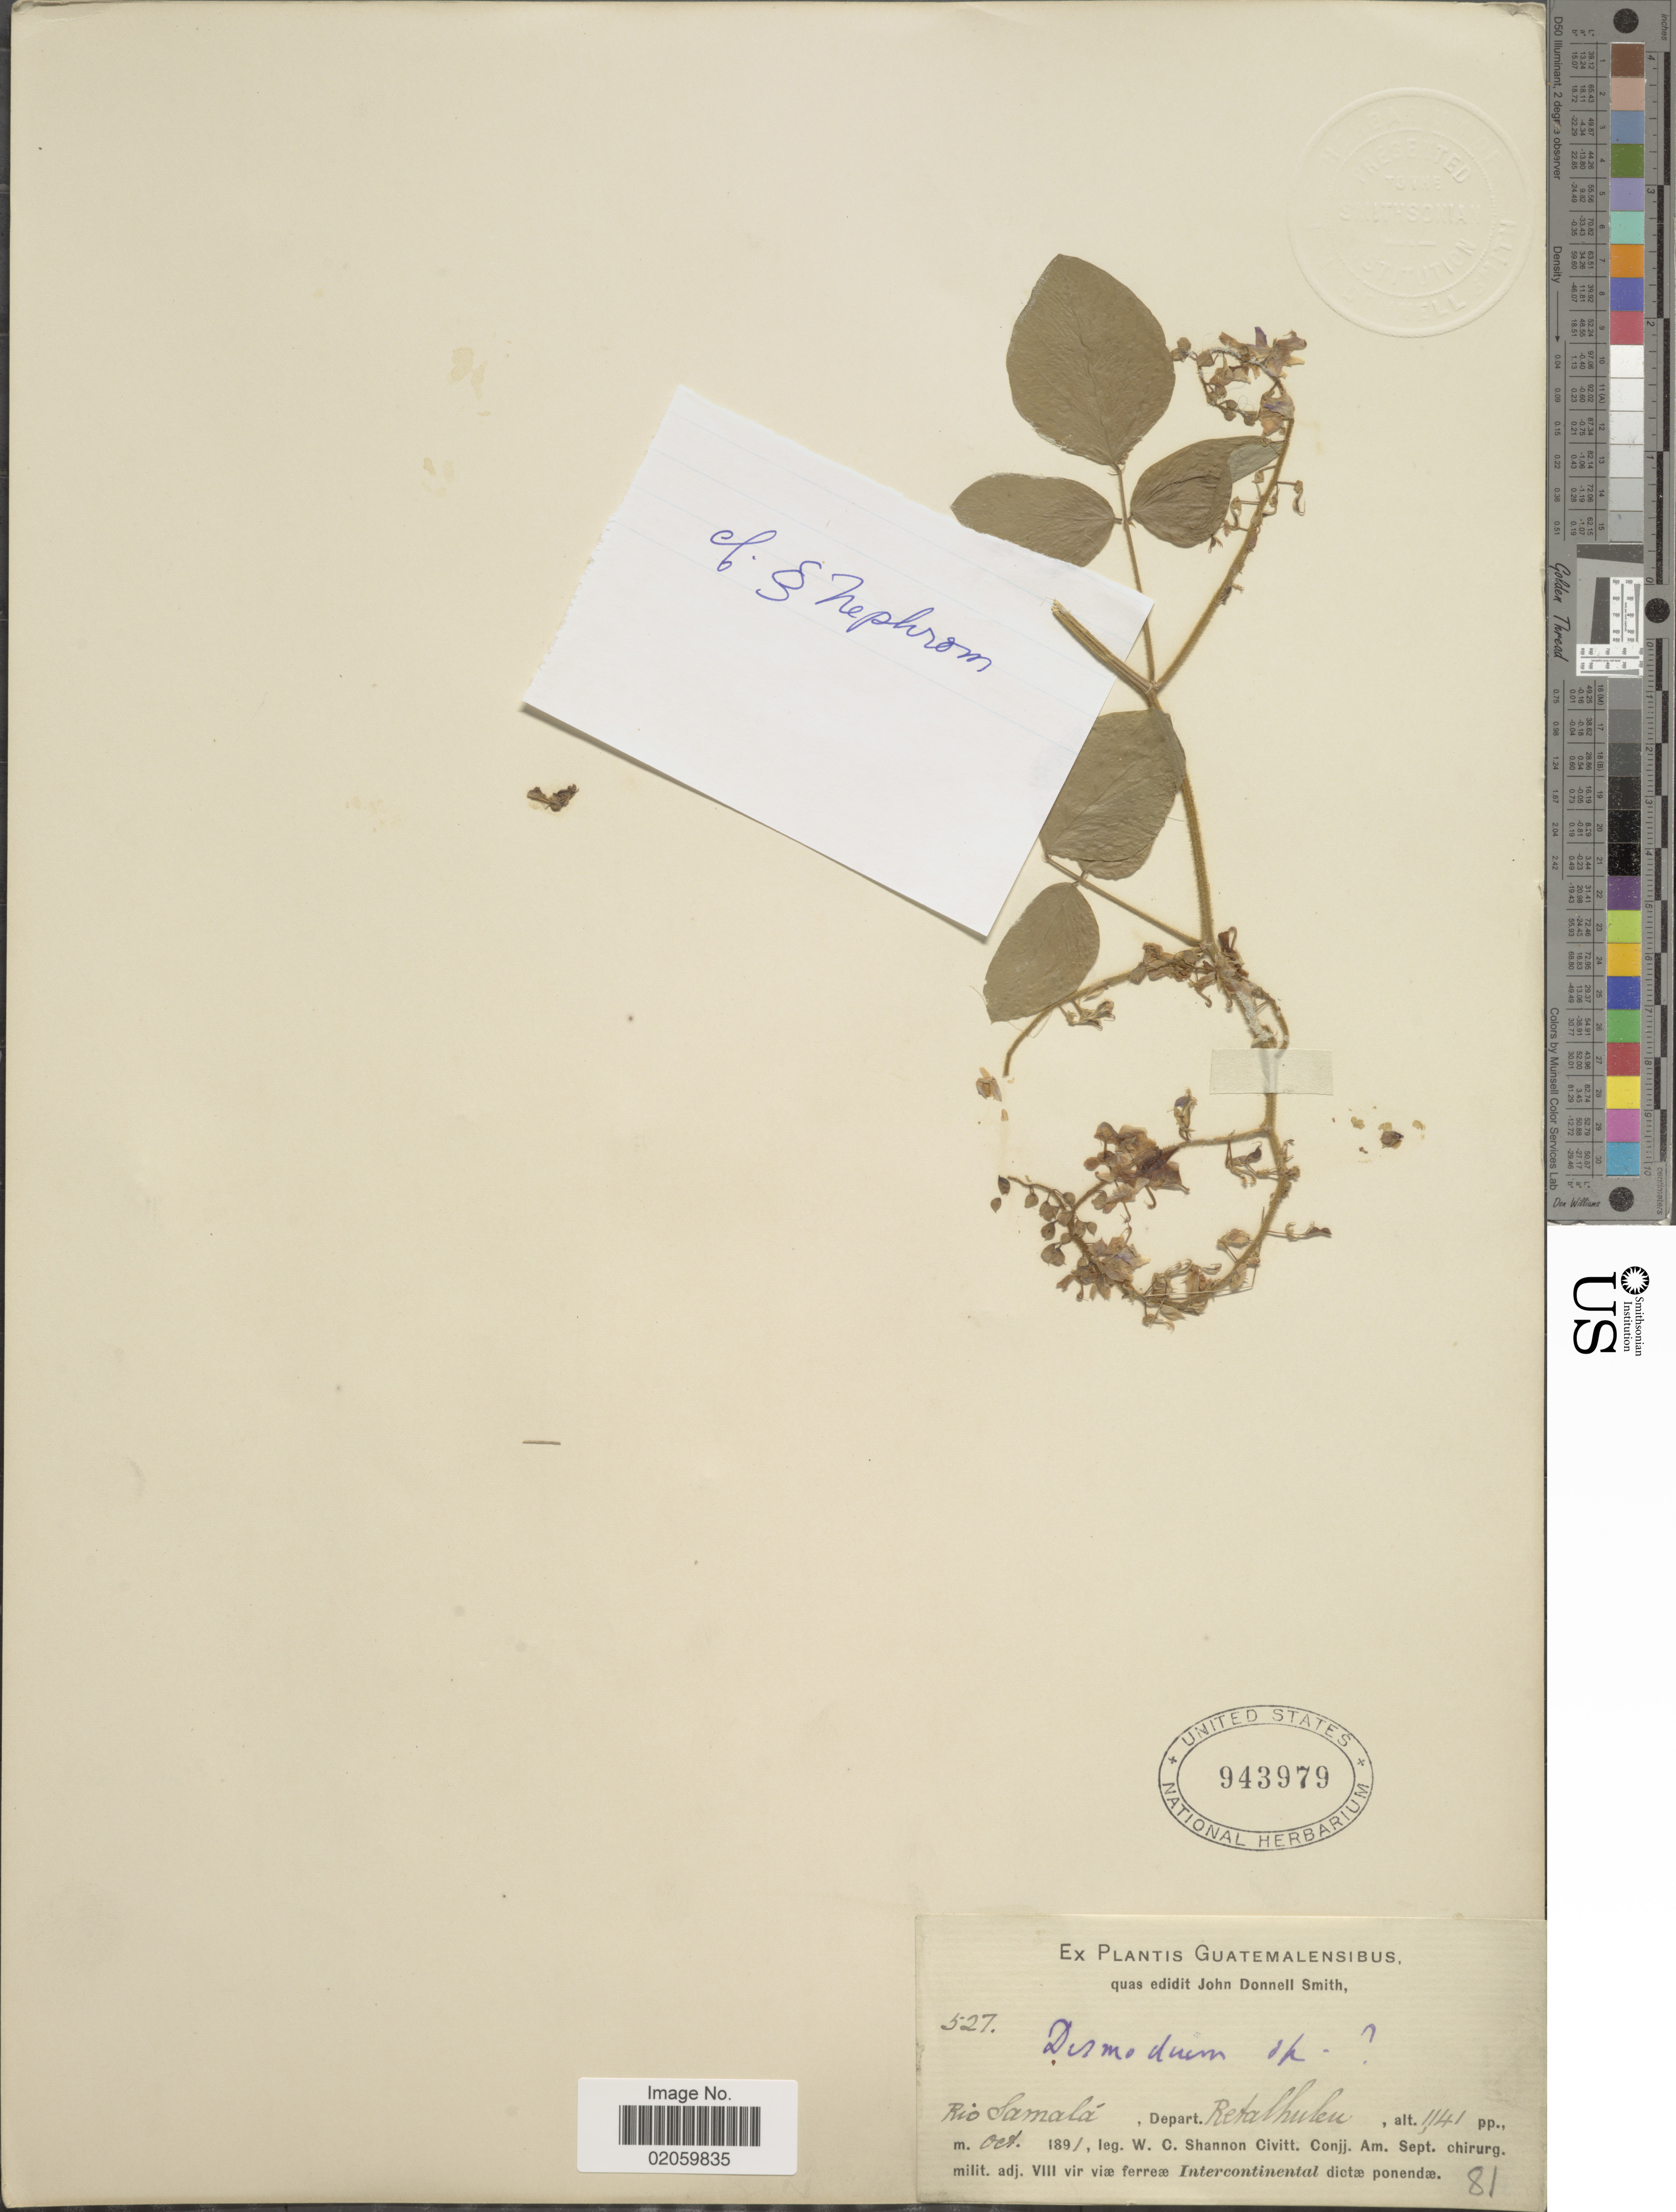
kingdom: Plantae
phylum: Tracheophyta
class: Magnoliopsida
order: Fabales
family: Fabaceae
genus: Desmodium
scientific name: Desmodium sp.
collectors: J. Donnell Smith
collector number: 527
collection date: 1891-10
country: Guatemala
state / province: Retalhuleu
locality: Rio samala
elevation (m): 348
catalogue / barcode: US 943979